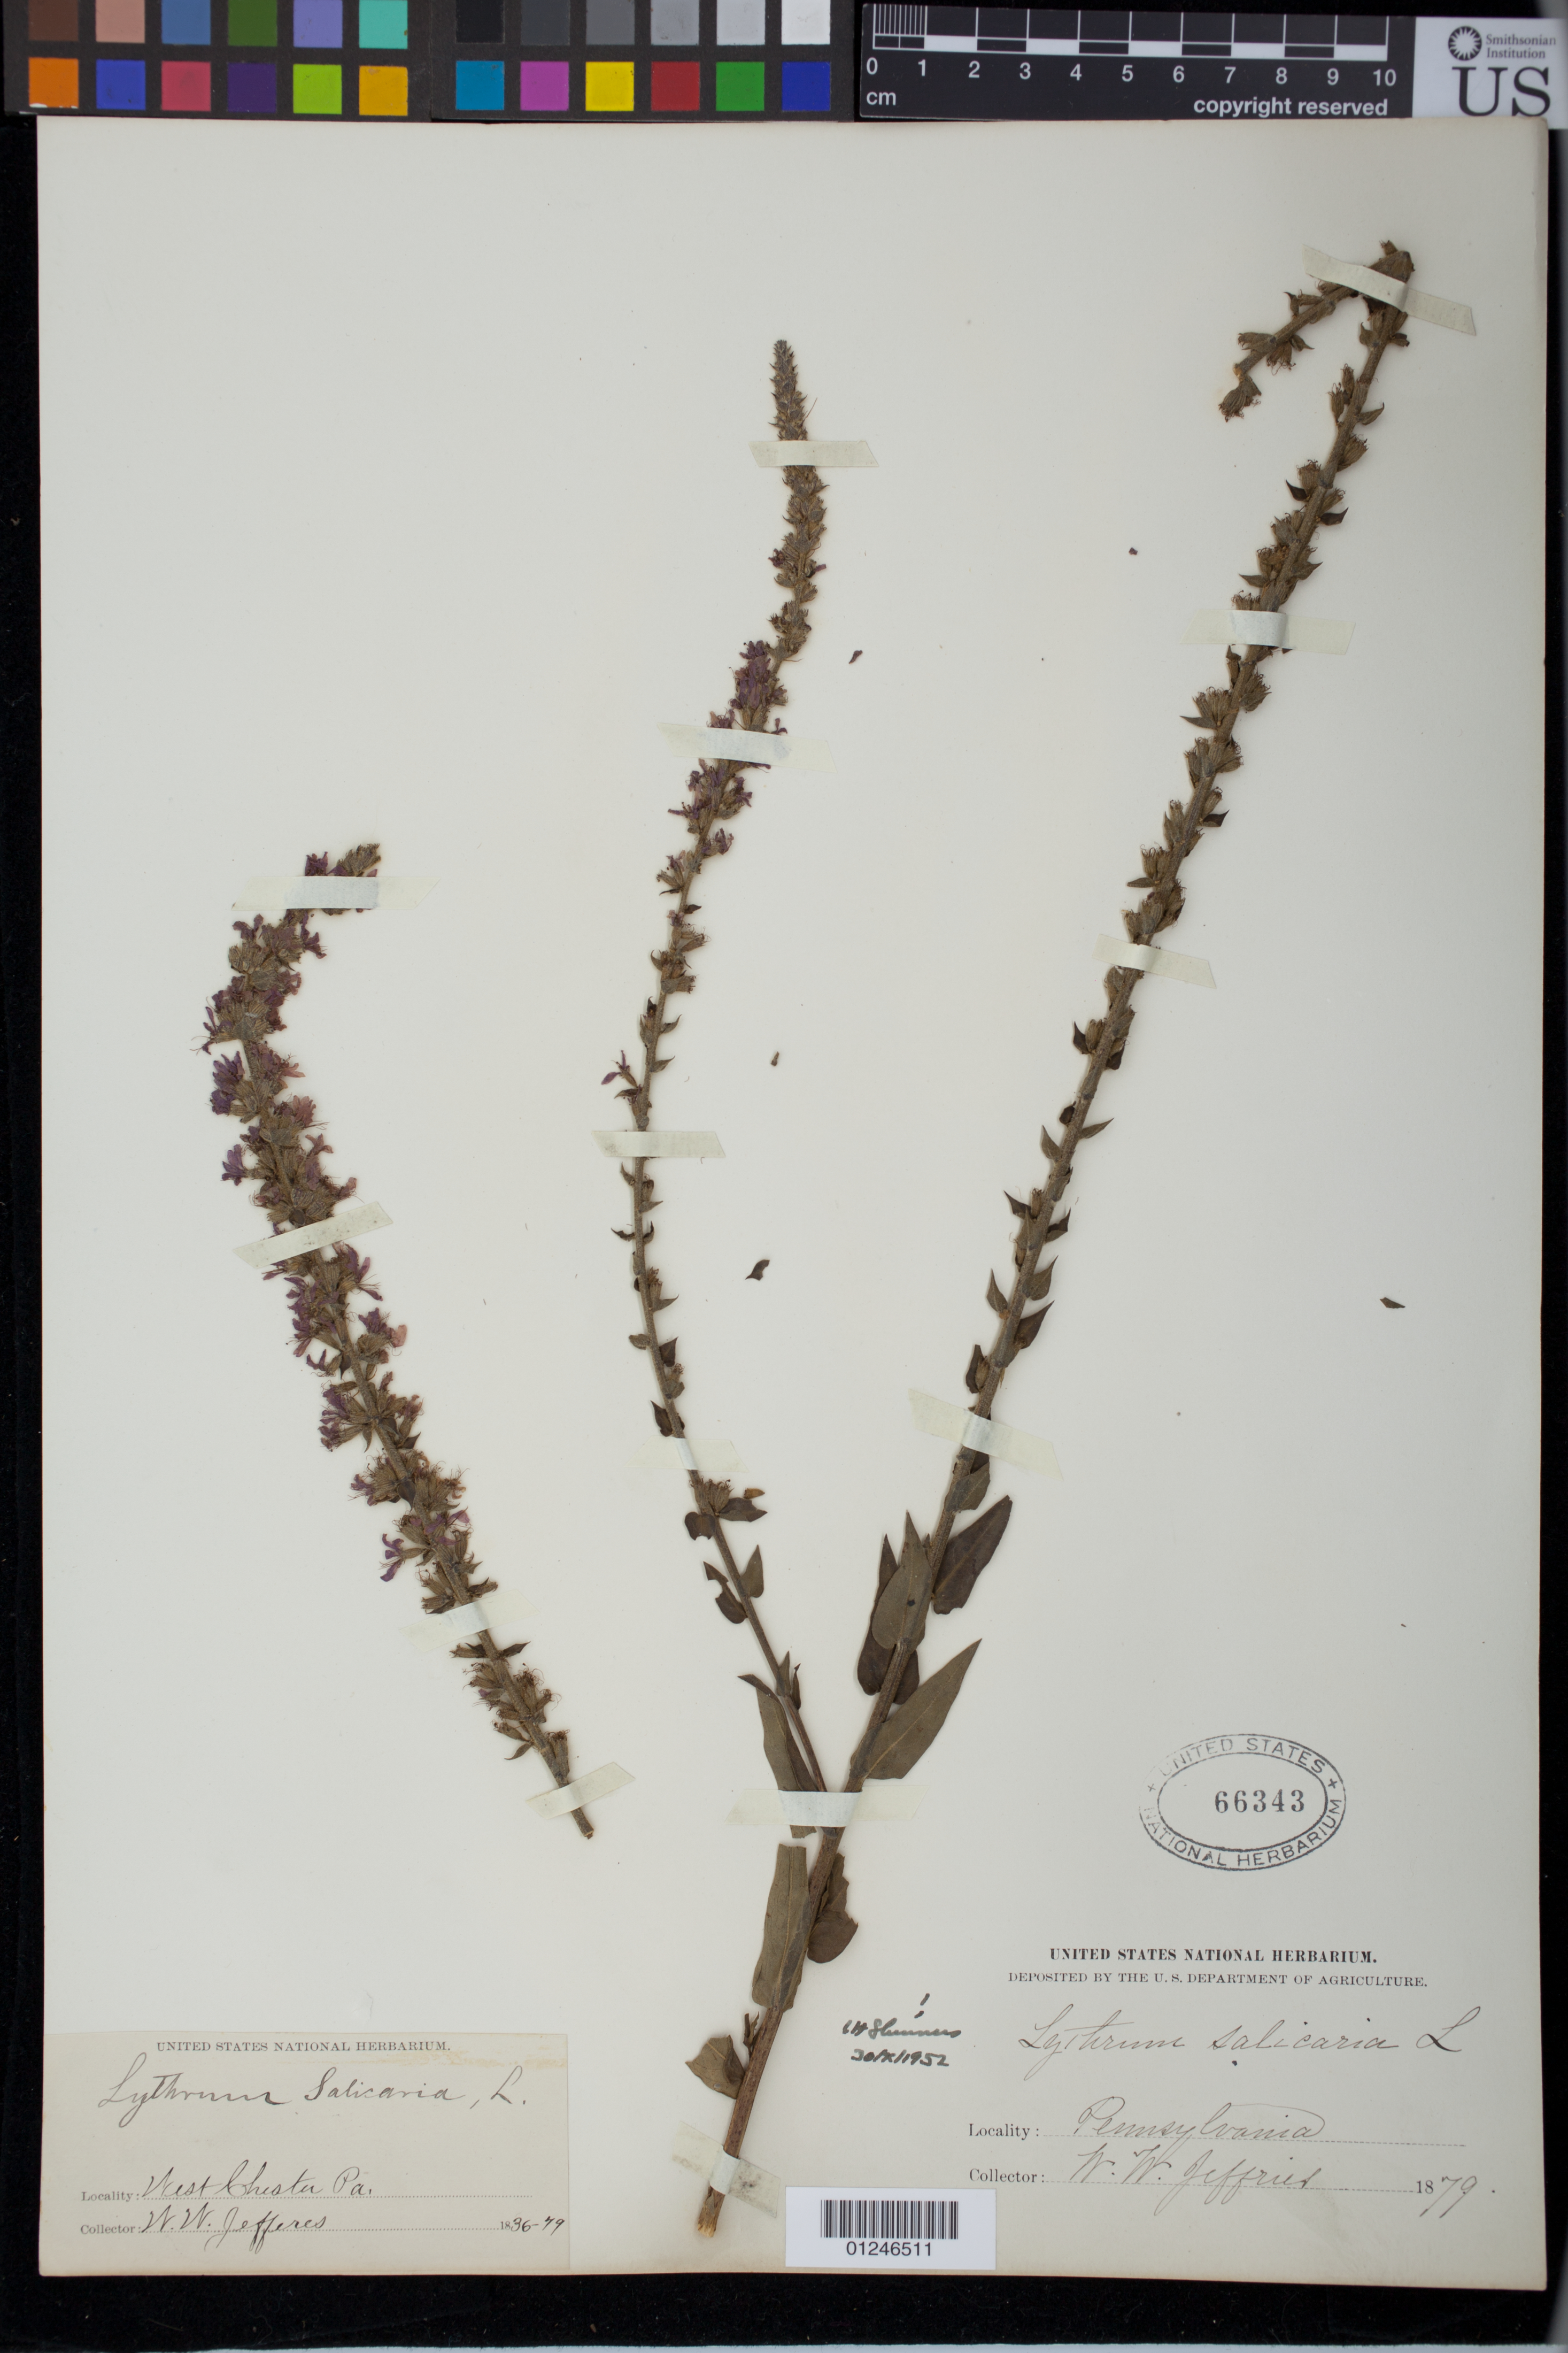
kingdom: Plantae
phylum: Tracheophyta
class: Magnoliopsida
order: Myrtales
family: Lythraceae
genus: Lythrum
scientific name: Lythrum salicaria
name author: L.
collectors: W. Jeffries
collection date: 1879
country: United States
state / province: Pennsylvania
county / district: Chester County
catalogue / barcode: US 66343